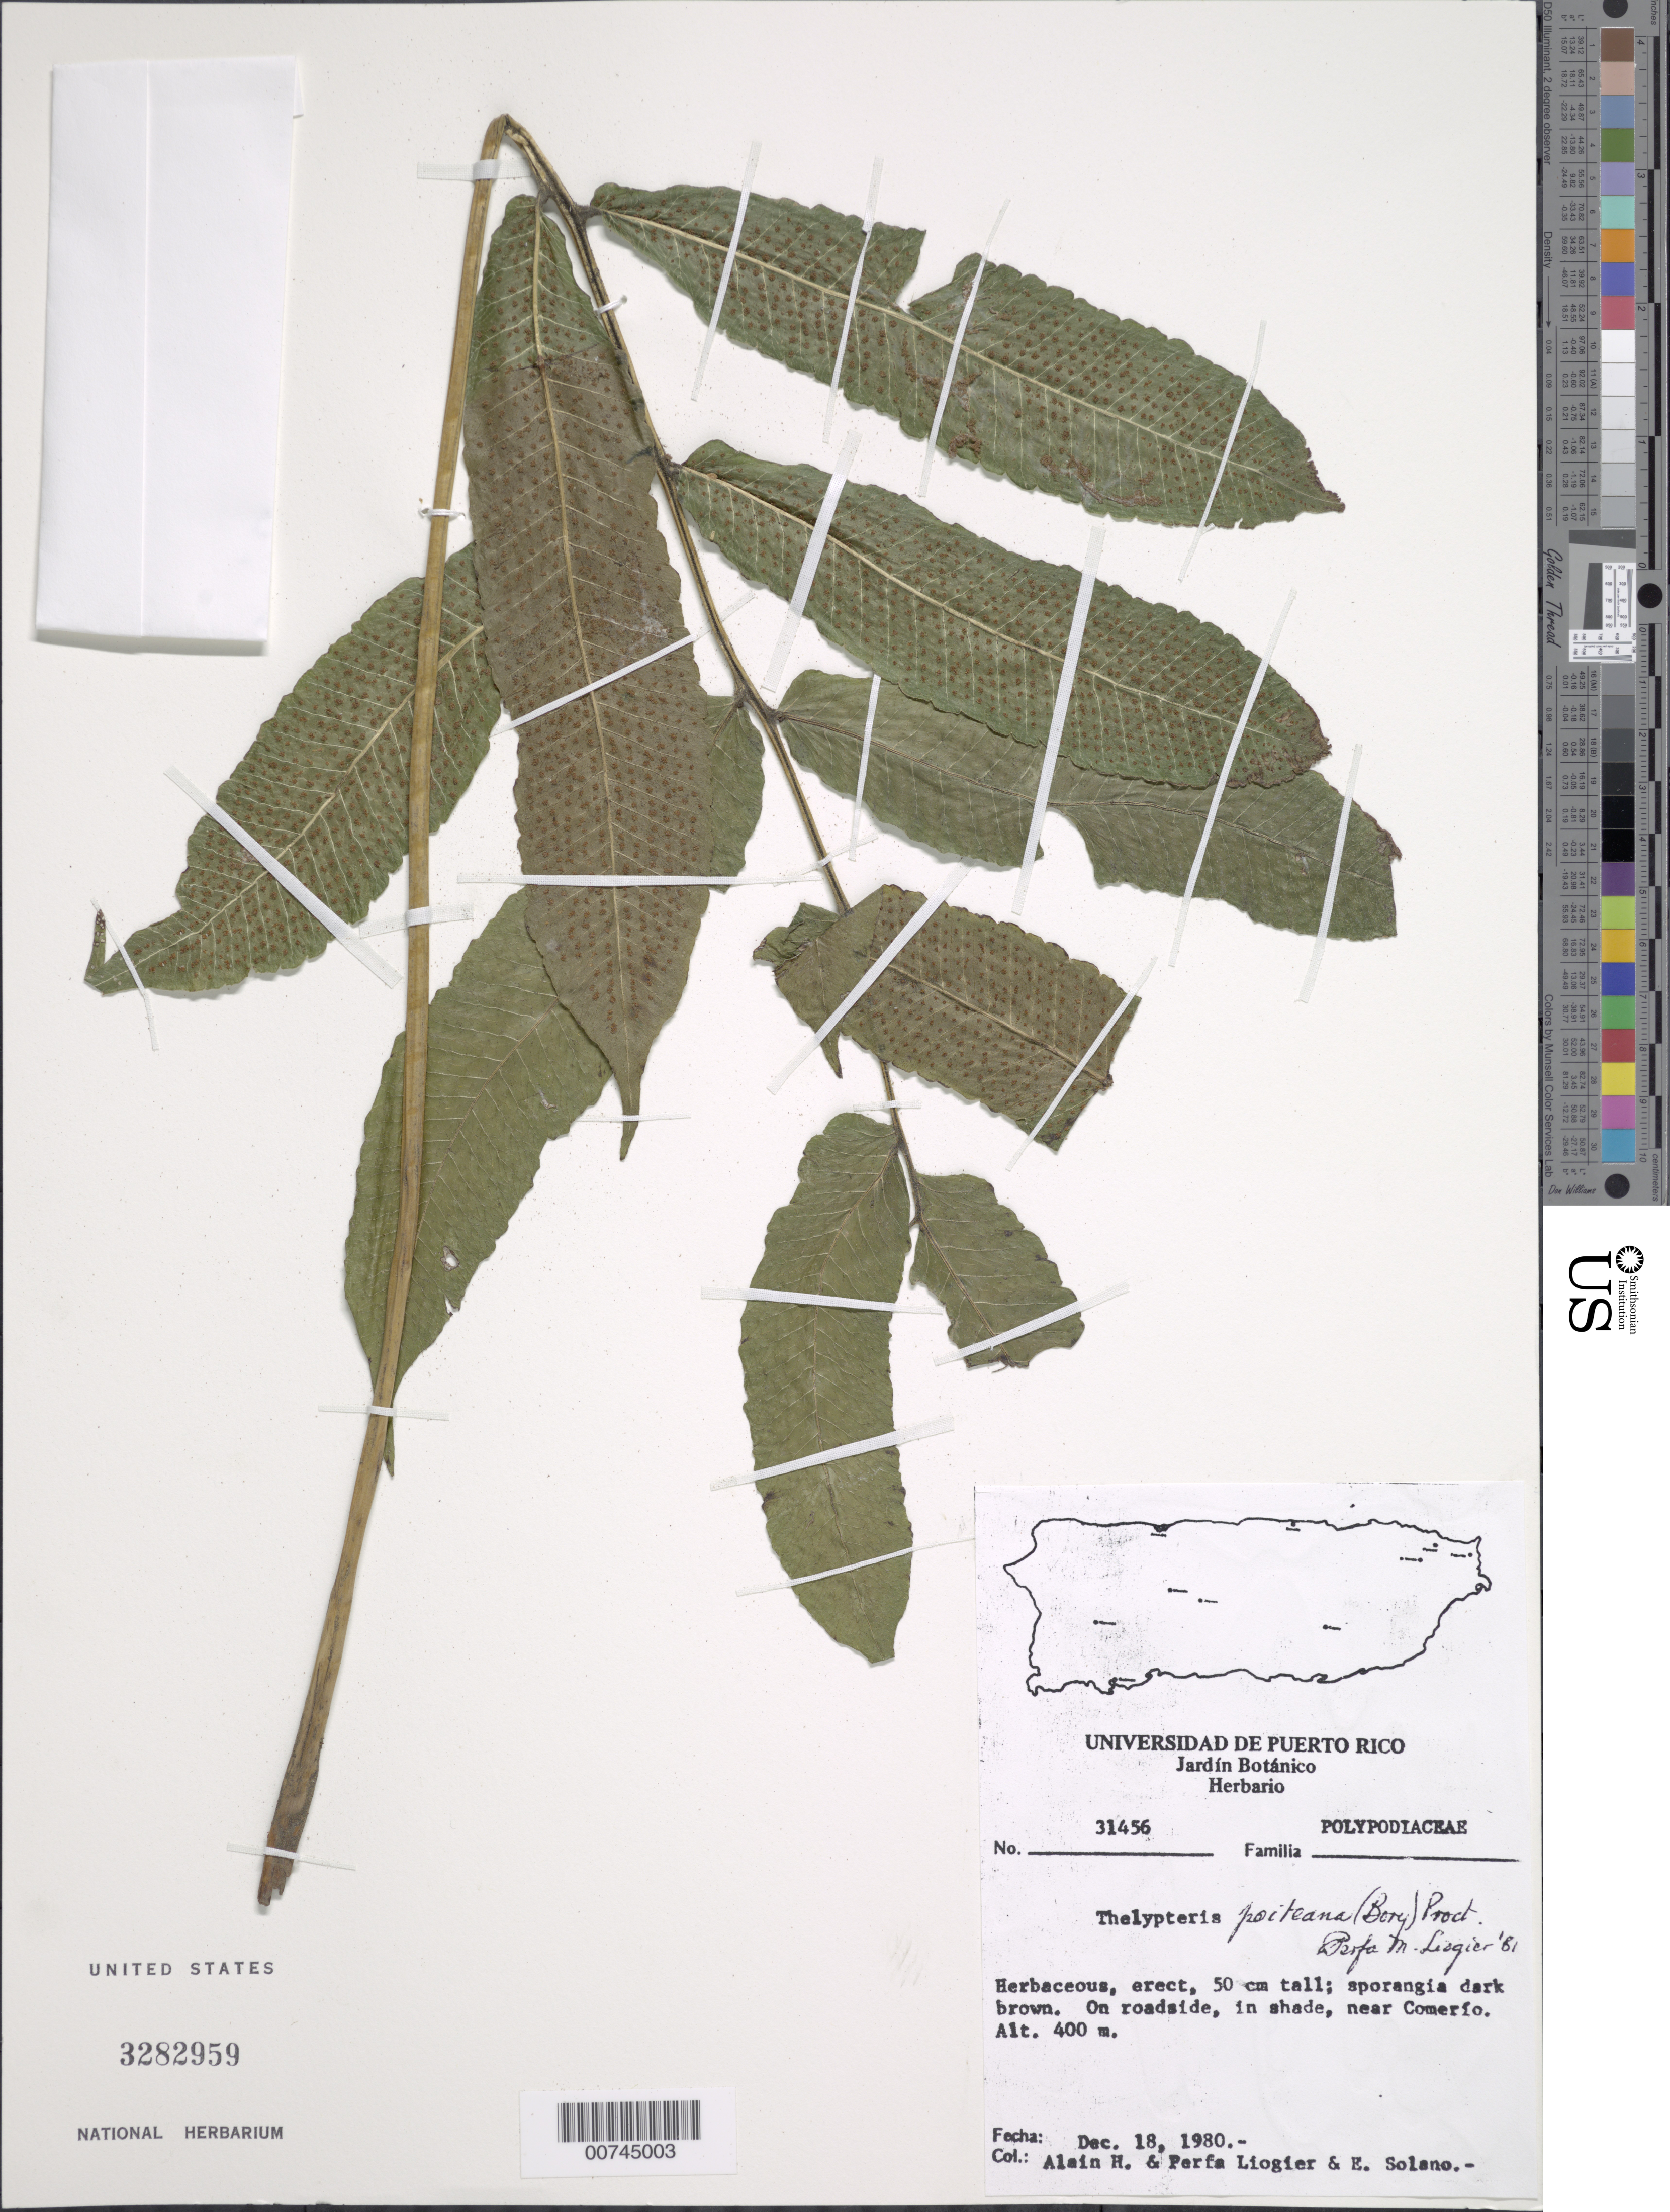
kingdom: Plantae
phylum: Tracheophyta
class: Polypodiopsida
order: Polypodiales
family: Thelypteridaceae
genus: Goniopteris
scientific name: Goniopteris poiteana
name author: (Bory) Ching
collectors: A. H. Liogier, M. P. Liogier & E. Solano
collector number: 31456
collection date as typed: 18 Dec 1980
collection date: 1980-12-18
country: Puerto Rico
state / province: Comerio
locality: Near Comerío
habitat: On roadside, in shade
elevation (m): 400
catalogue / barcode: US 3282959